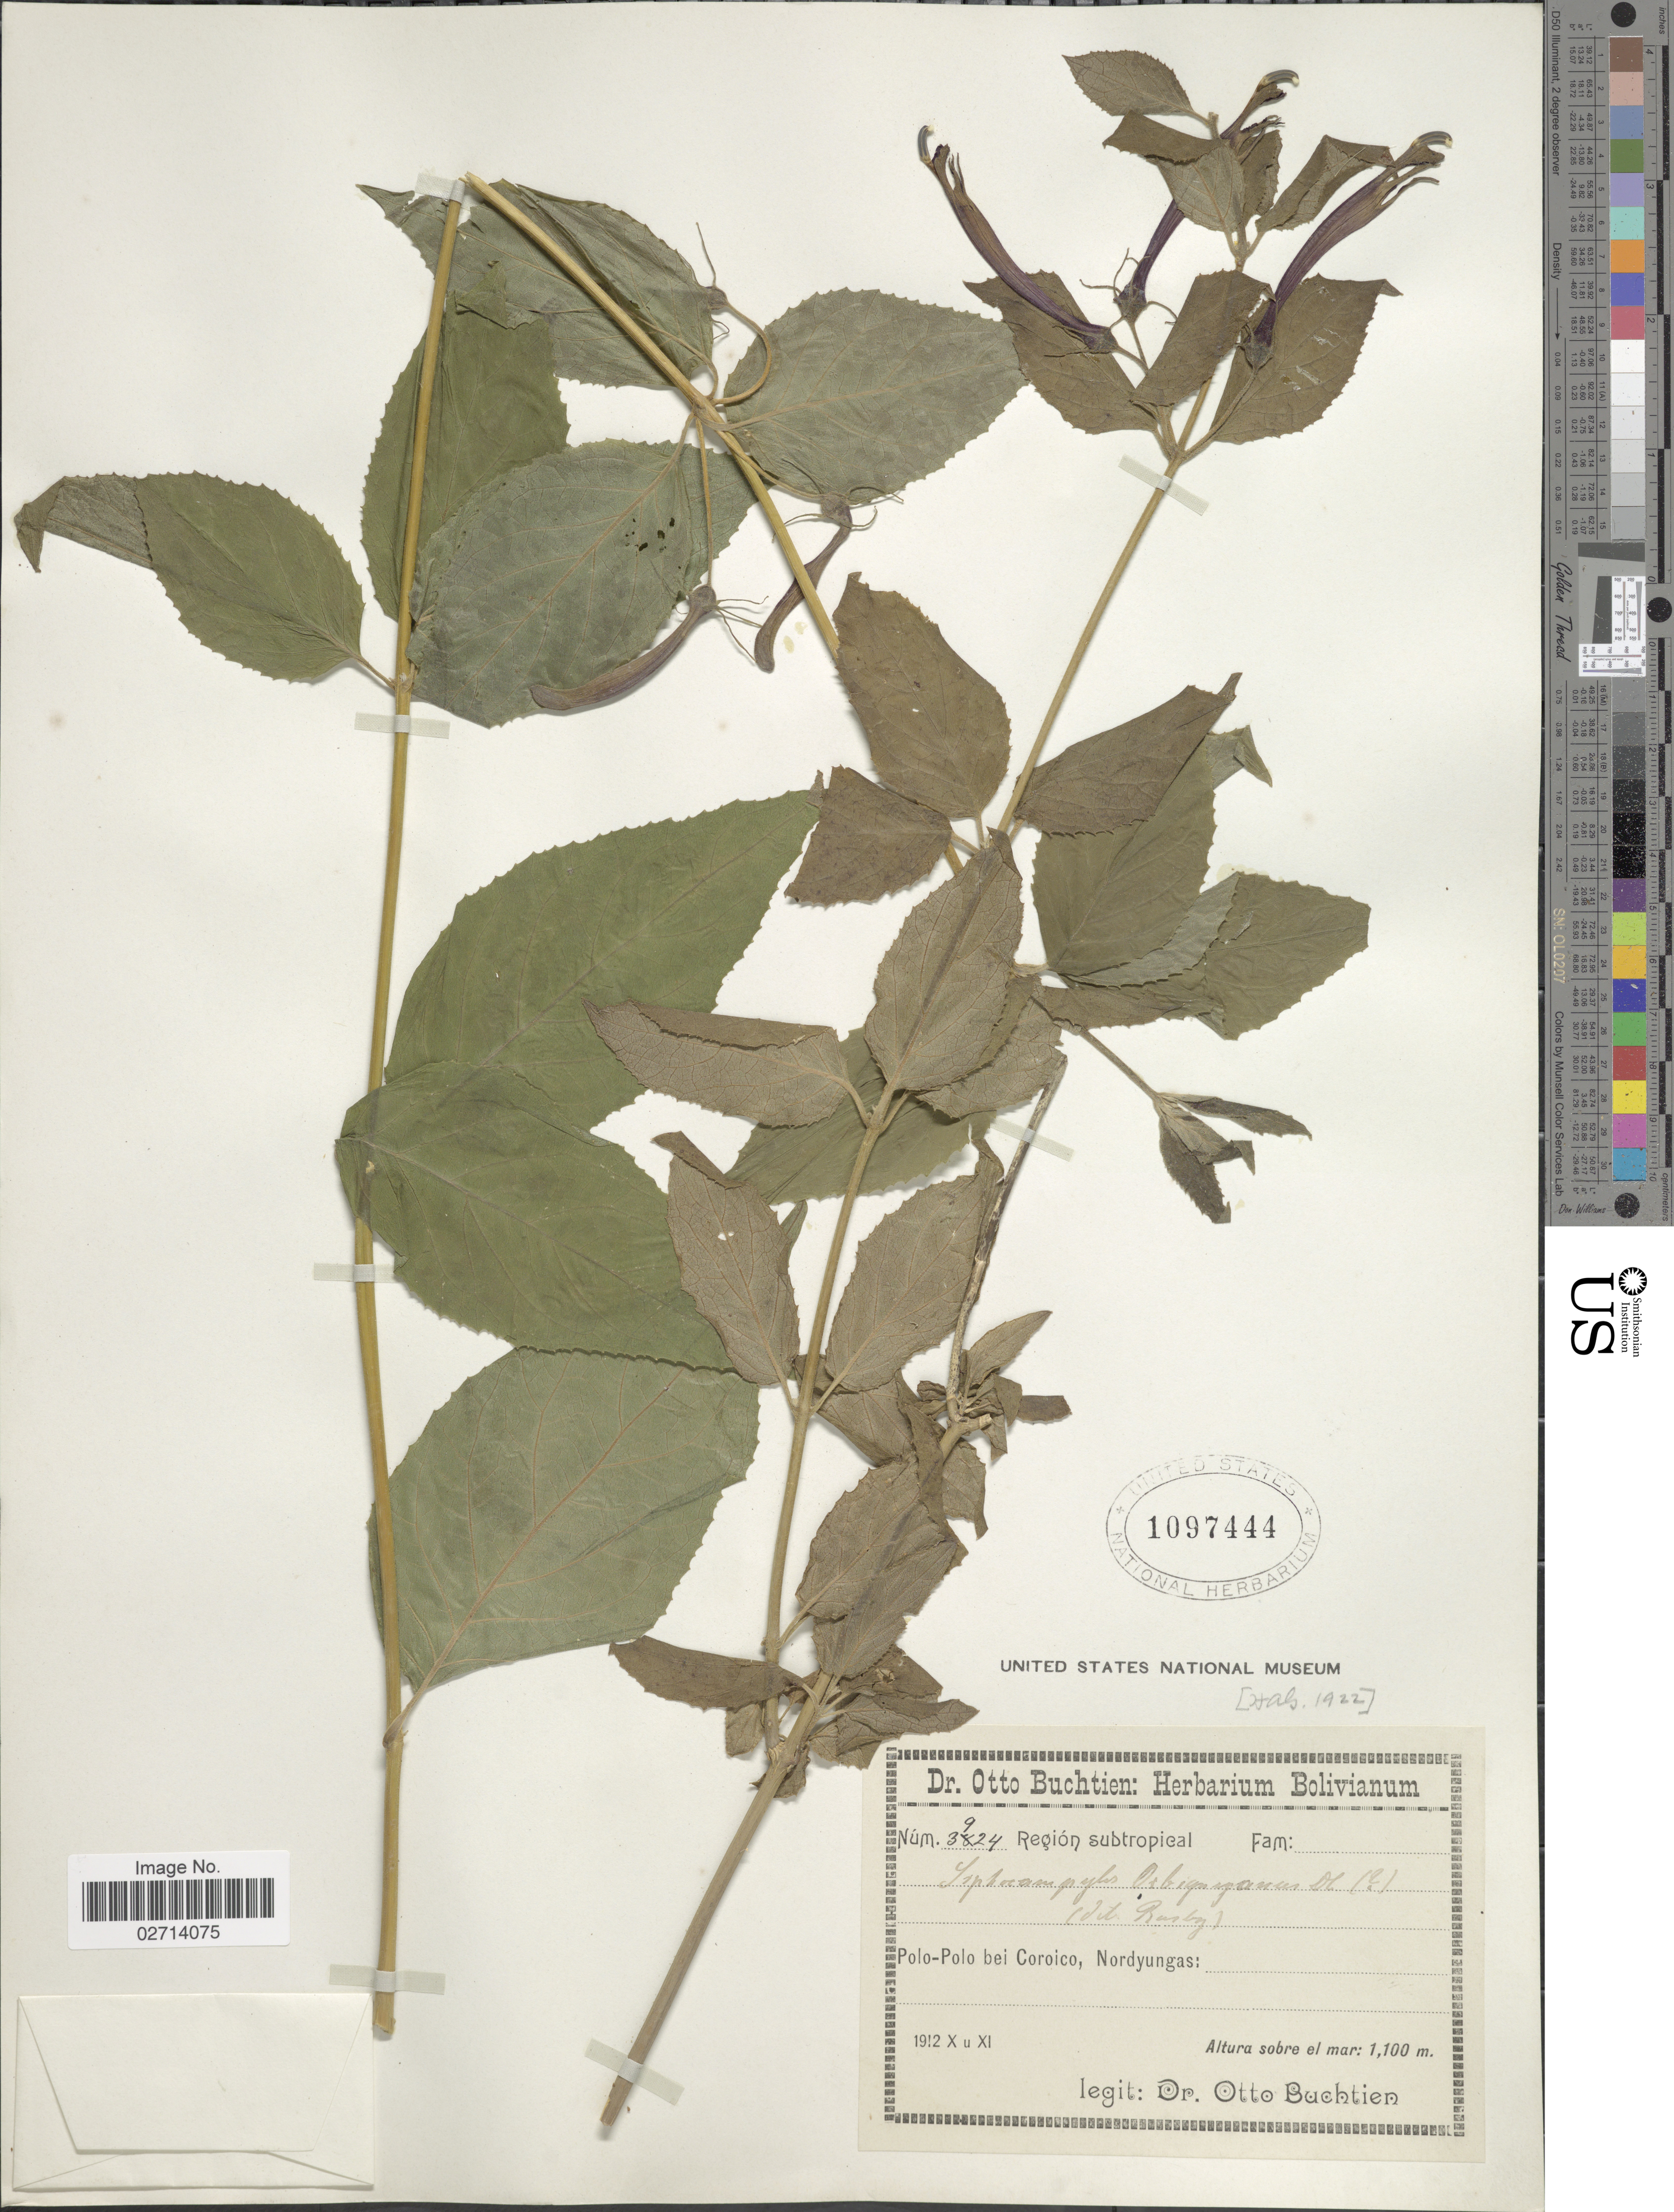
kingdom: Plantae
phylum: Tracheophyta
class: Magnoliopsida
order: Asterales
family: Campanulaceae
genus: Siphocampylus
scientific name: Siphocampylus orbignianus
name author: A. DC.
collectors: O. Buchtien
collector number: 3924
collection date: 1912-10/1912-11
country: Bolivia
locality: Región subtropical. Polo-Polo bei Coroico, Nordyungas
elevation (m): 1100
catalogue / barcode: US 1097444